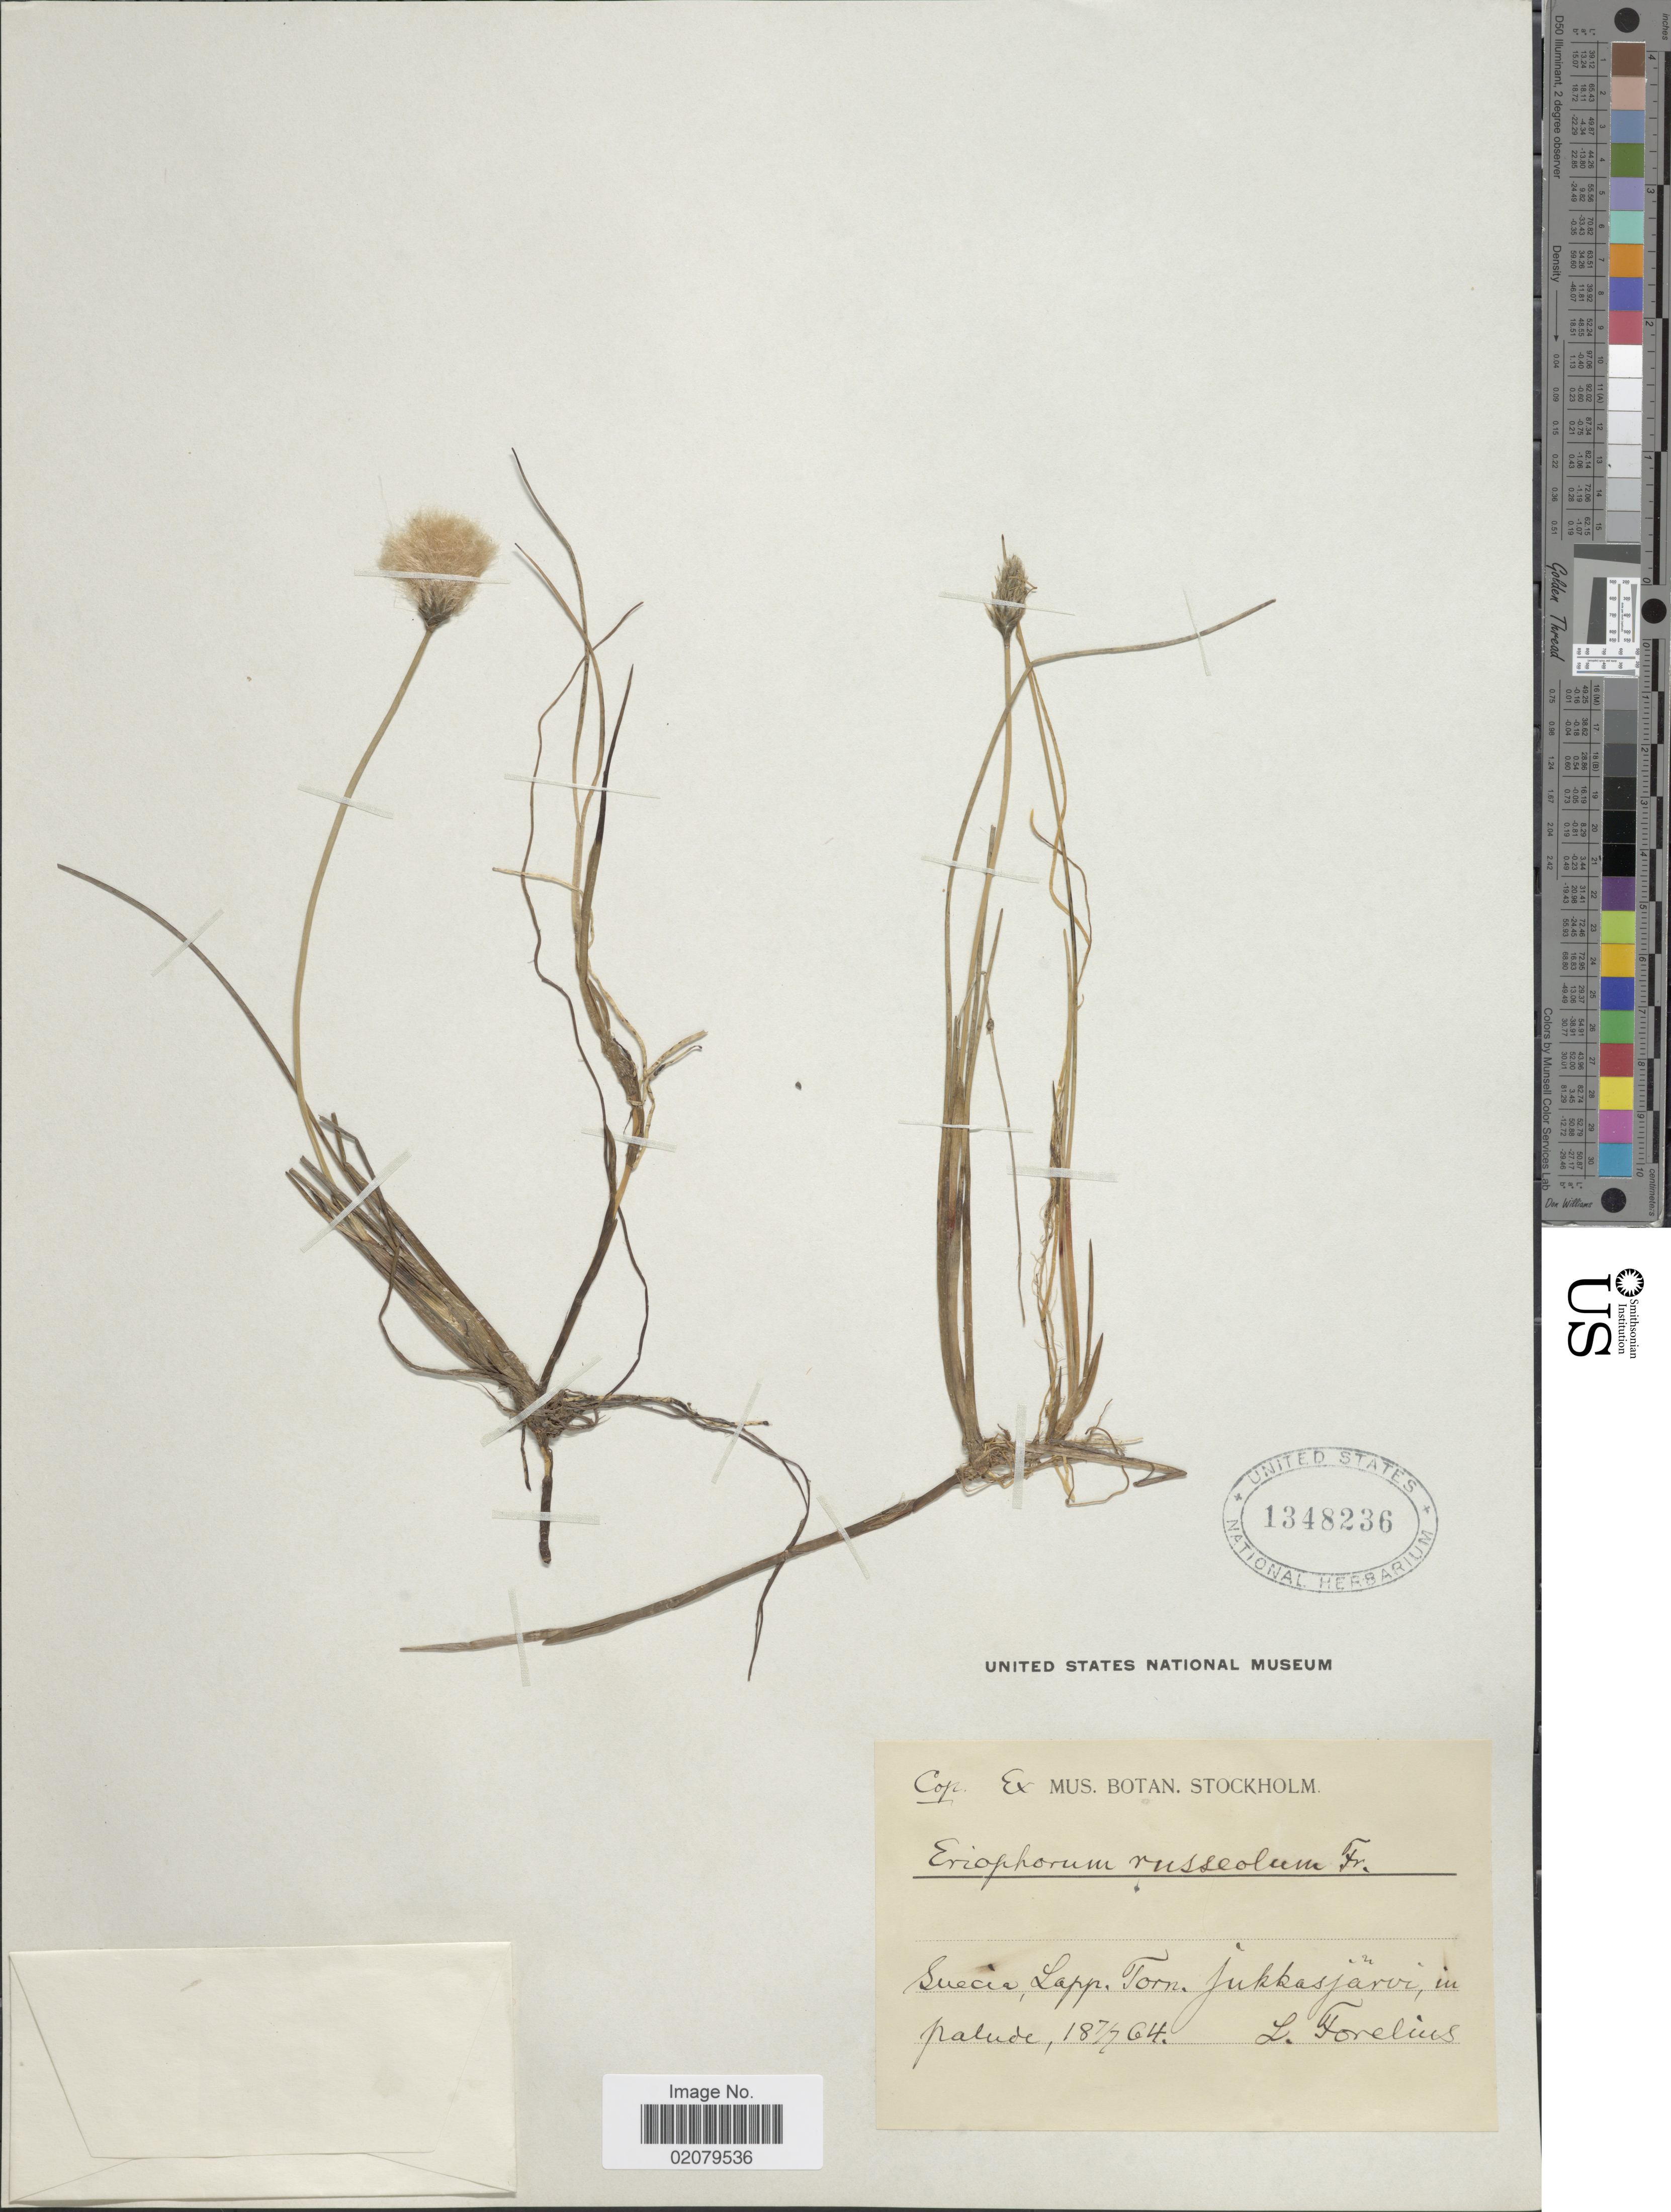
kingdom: Plantae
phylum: Tracheophyta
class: Liliopsida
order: Poales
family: Cyperaceae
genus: Eriophorum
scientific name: Eriophorum chamissonis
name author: C.A. Mey.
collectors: L. Forelius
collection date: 1864-07-07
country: Sweden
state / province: Norrbotten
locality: Suecia, Lapp. Torn. Jukkasjarvi, in palude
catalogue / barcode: US 1348236